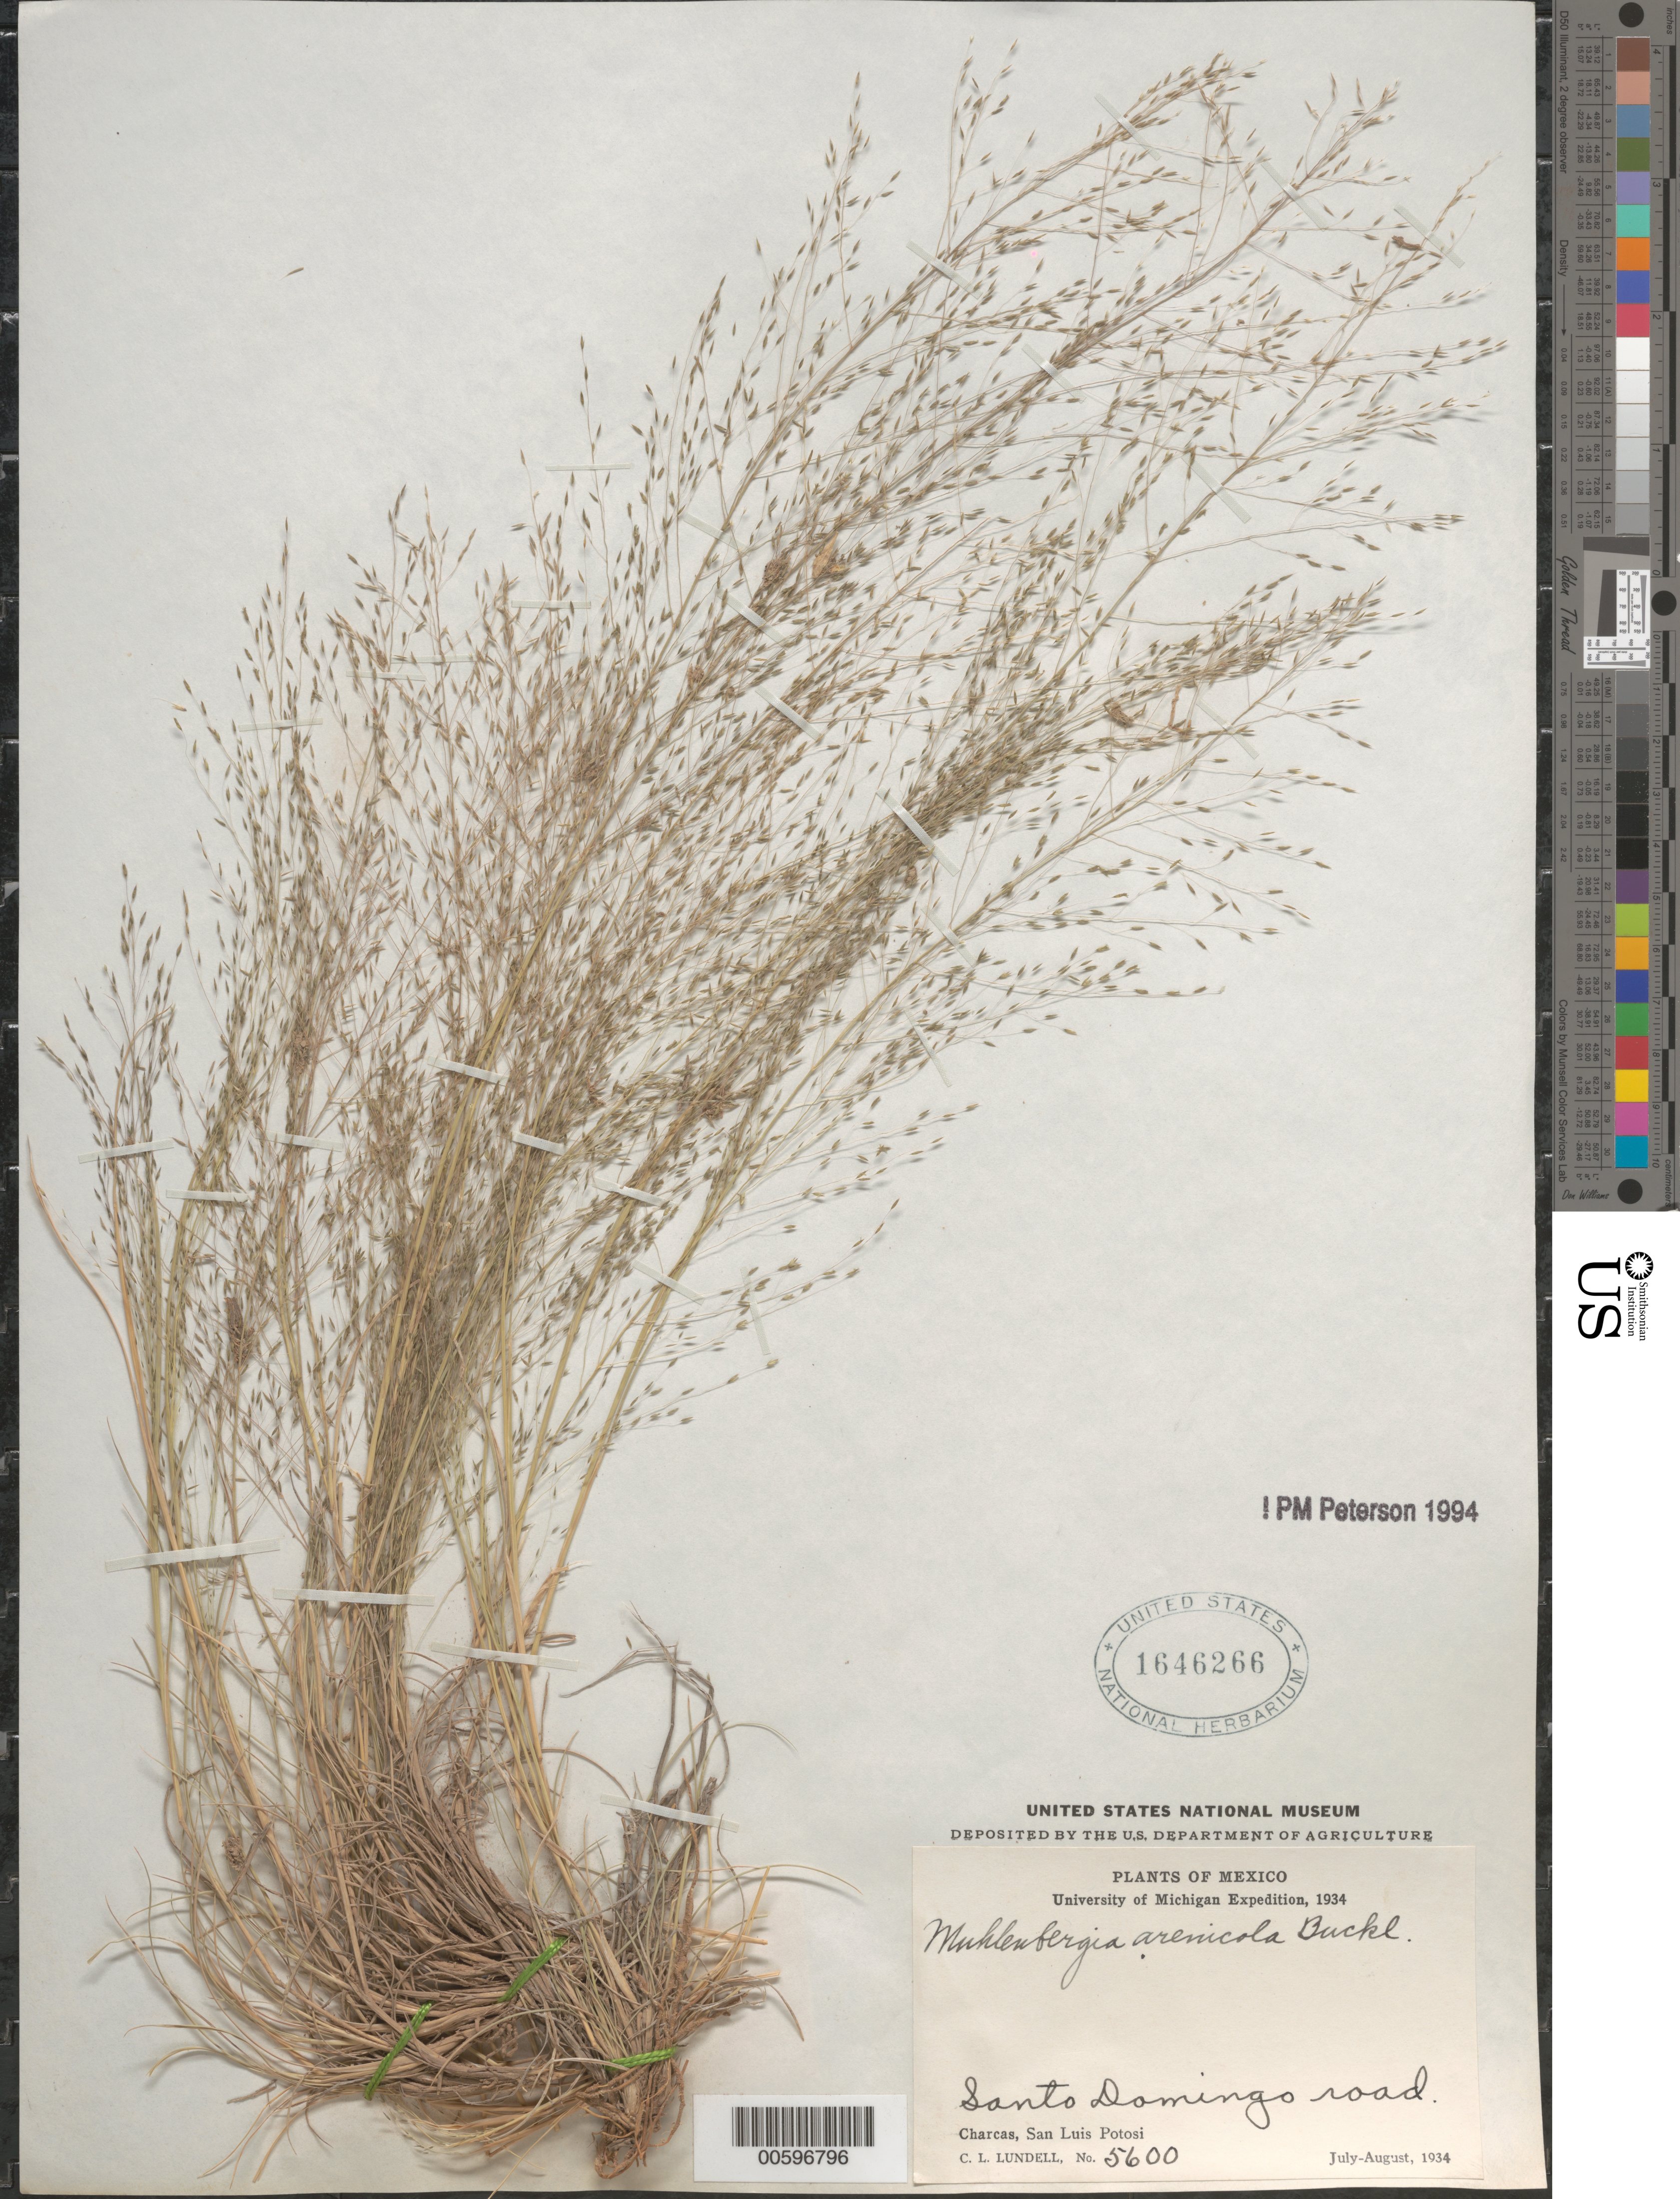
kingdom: Plantae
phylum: Tracheophyta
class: Liliopsida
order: Poales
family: Poaceae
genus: Muhlenbergia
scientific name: Muhlenbergia arenicola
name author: Buckley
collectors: C. L. Lundell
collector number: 5600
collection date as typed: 0 Jul 1934 to 0 Aug 1934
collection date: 1934-07/1934-08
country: Mexico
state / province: San Luis Potosi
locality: Charcas, Santo Domingo road.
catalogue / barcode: US 1646266